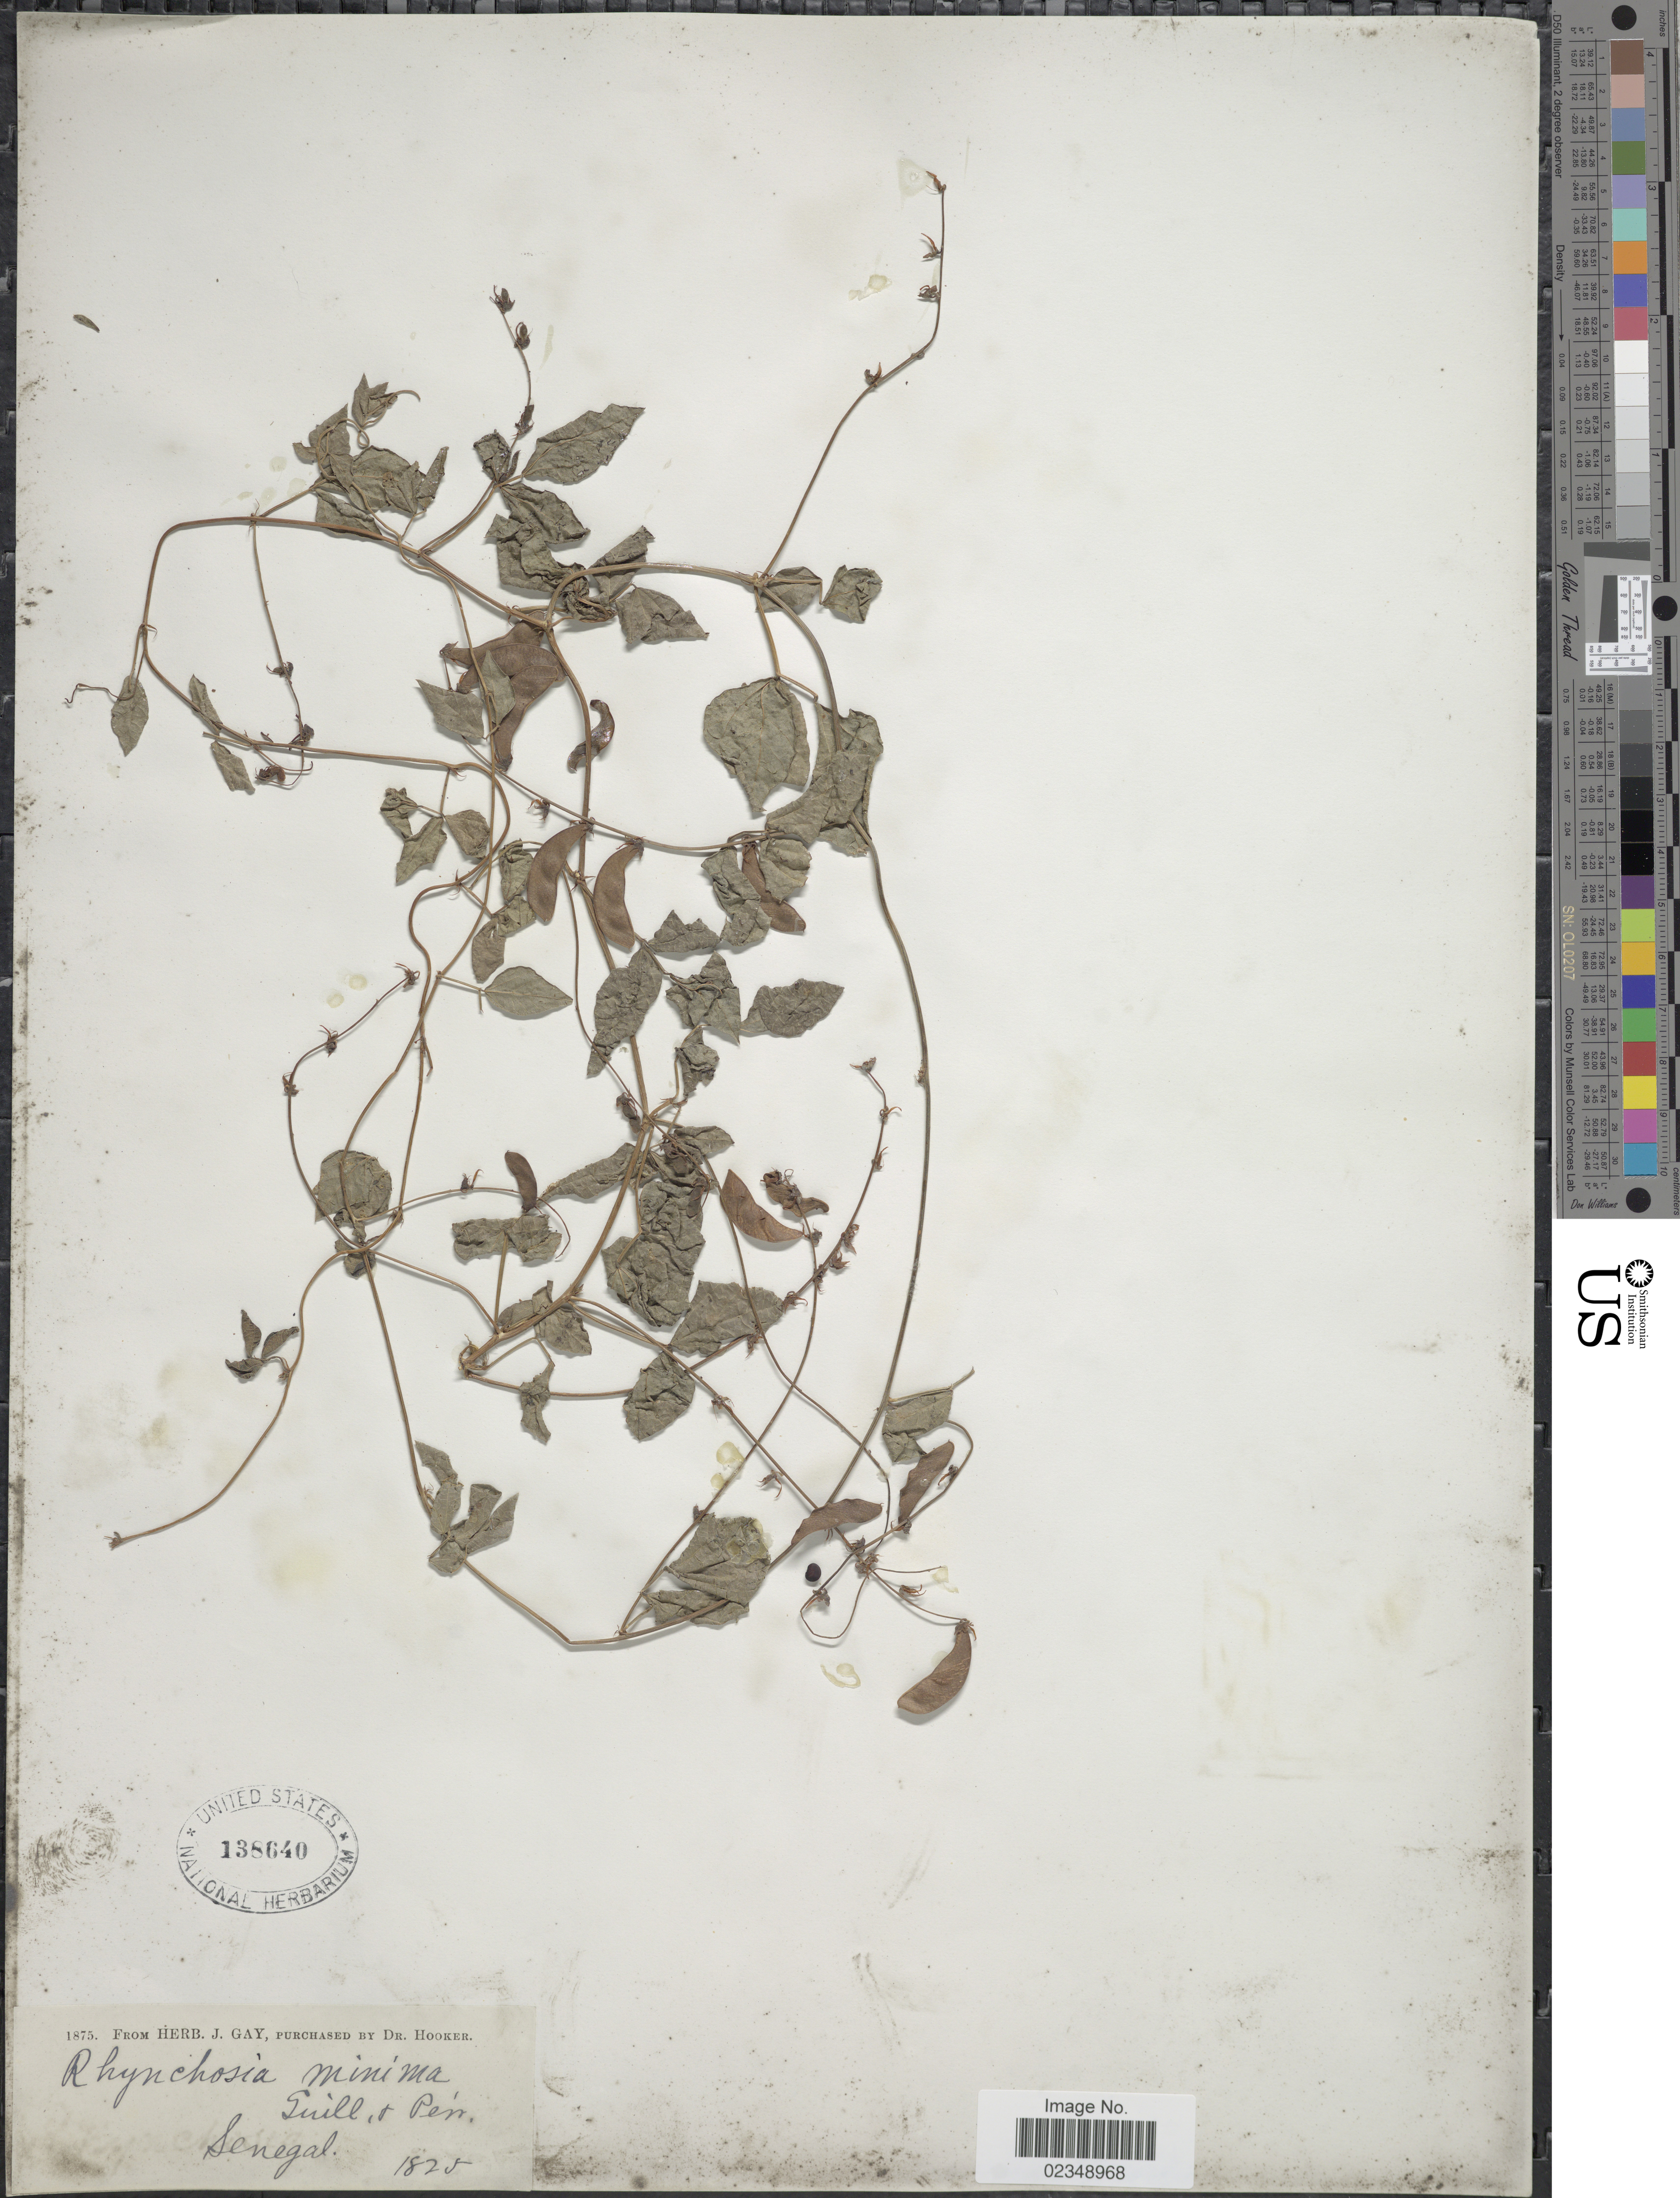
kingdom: Plantae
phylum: Tracheophyta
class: Magnoliopsida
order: Fabales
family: Fabaceae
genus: Rhynchosia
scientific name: Rhynchosia minima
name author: (L.) DC.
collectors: ex herb. J. Gay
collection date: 1825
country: Senegal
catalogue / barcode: US 138640